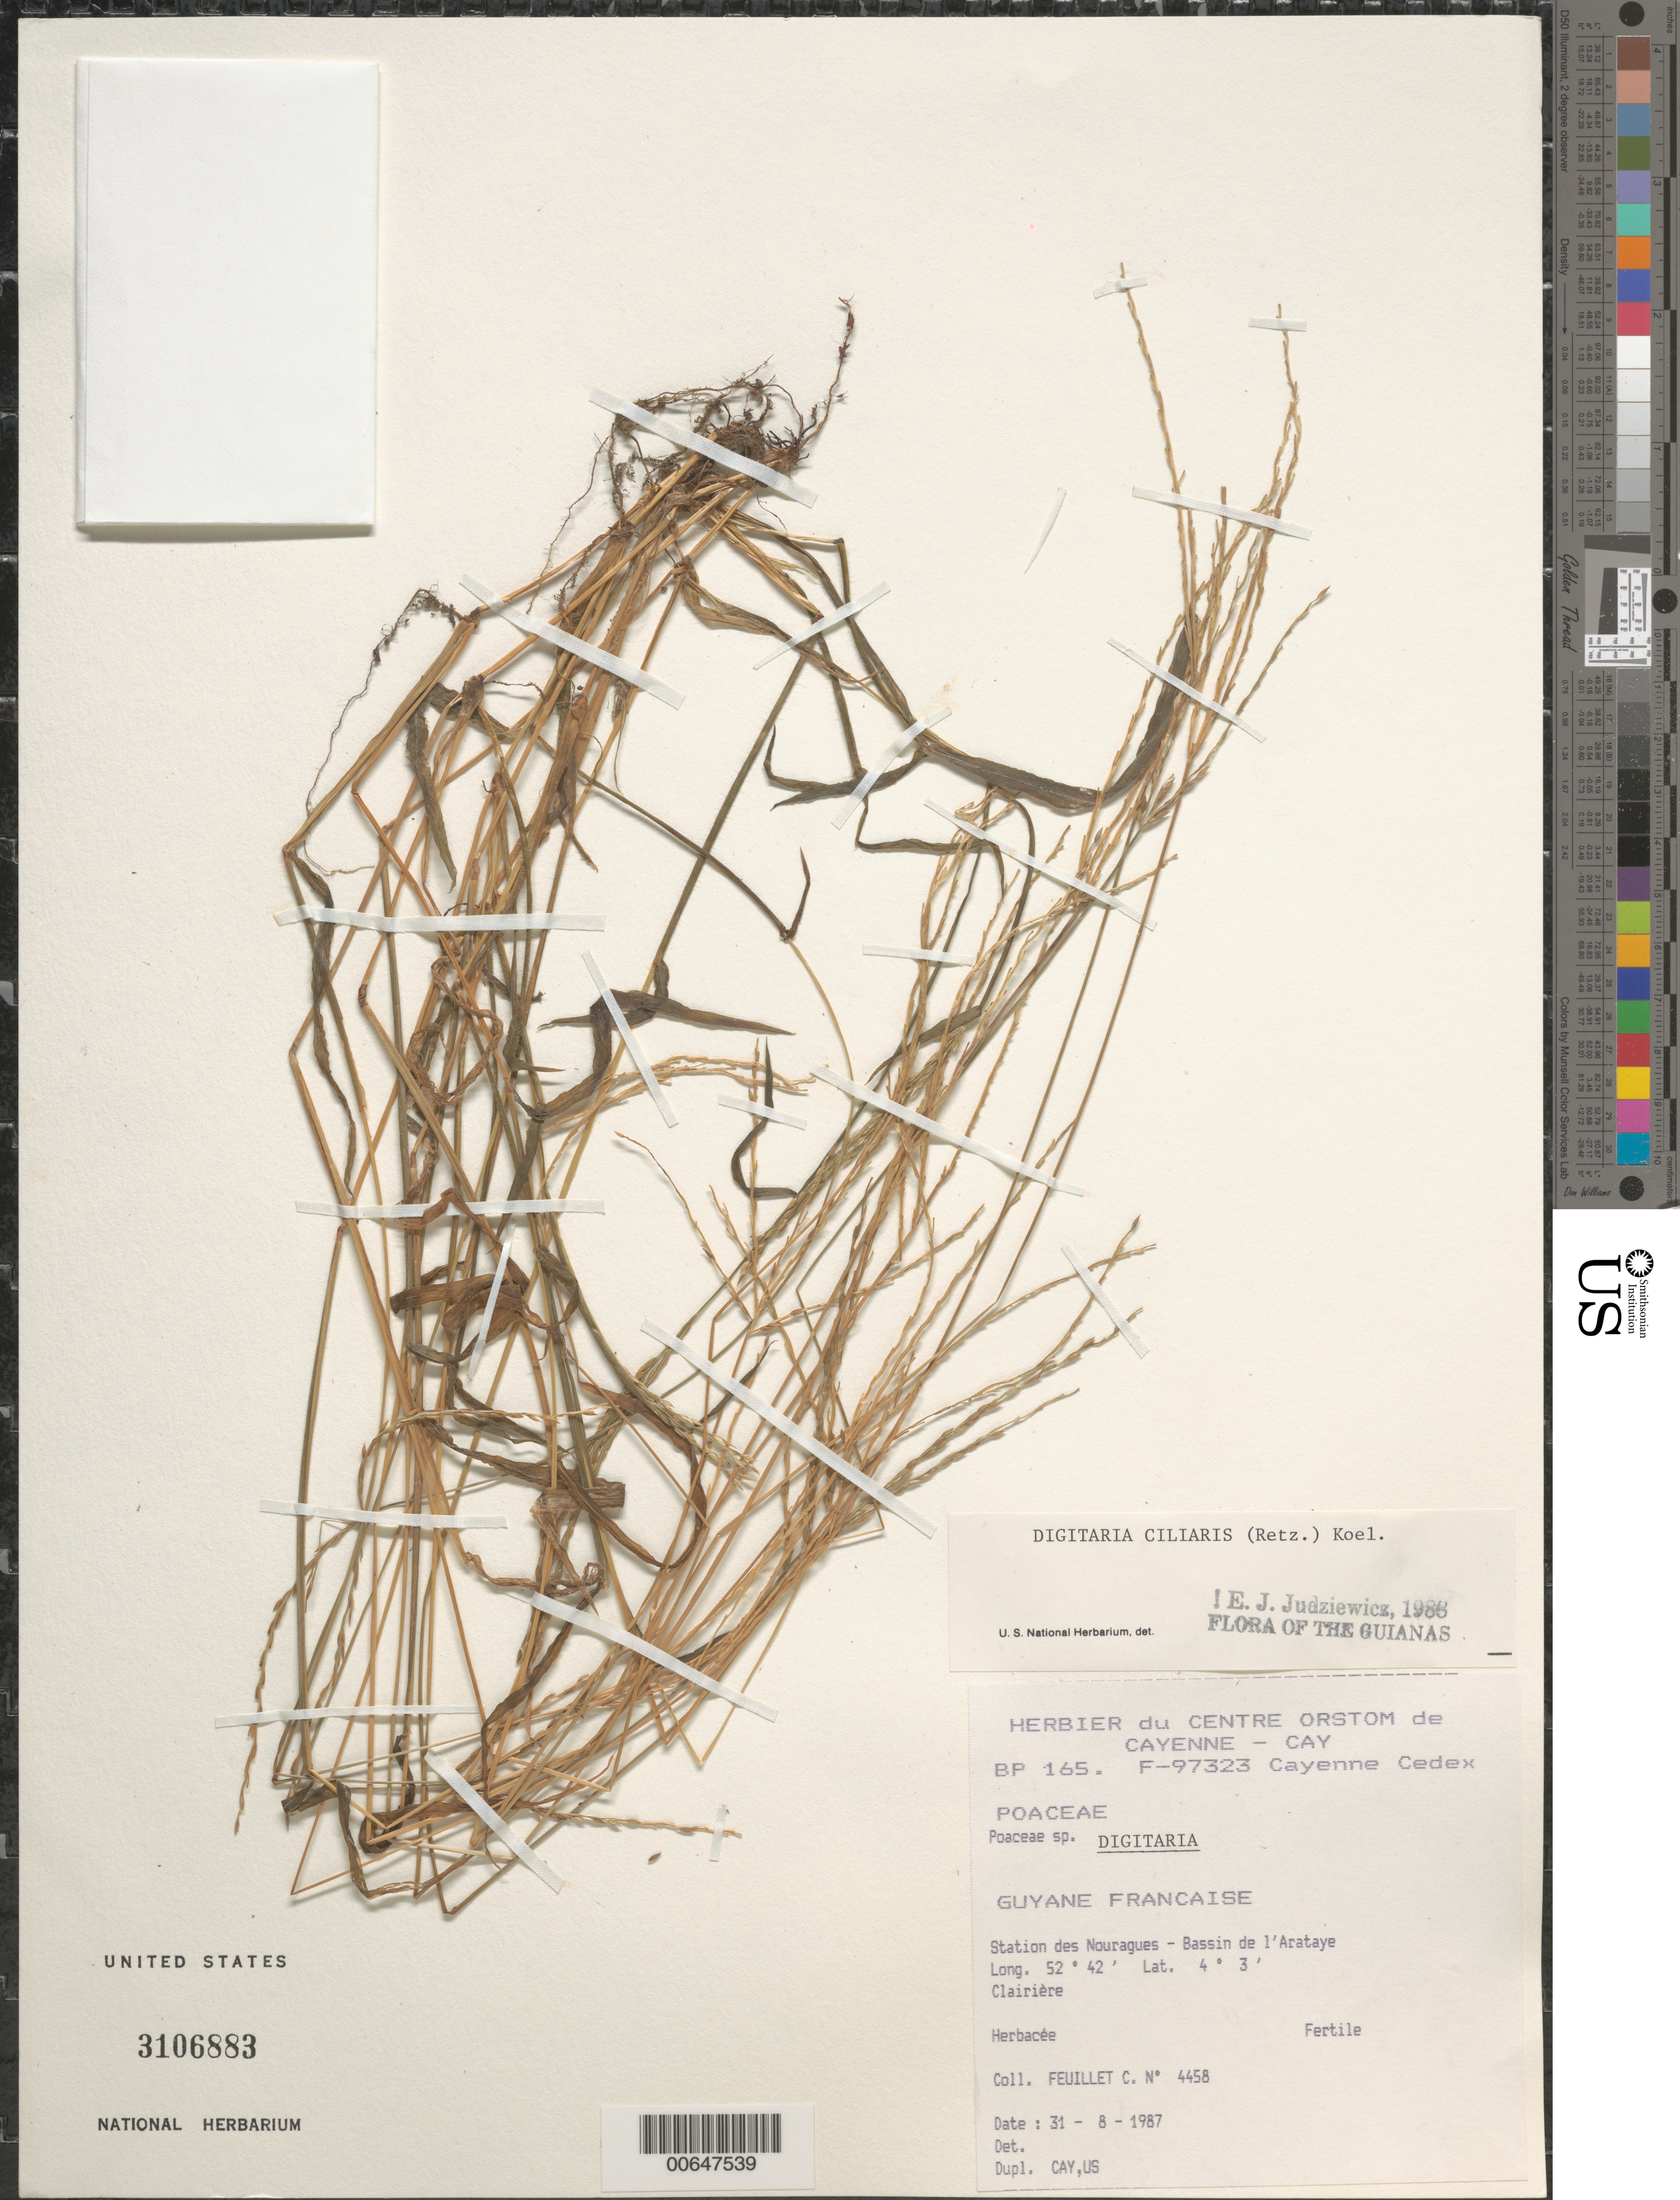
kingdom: Plantae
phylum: Tracheophyta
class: Liliopsida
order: Poales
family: Poaceae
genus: Digitaria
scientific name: Digitaria ciliaris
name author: (Retz.) Koeler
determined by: Judziewicz, E. J.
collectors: C. Feuillet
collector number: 4458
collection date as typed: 31 Aug 1987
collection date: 1987-08-31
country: French Guiana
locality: Station des Nouragues, Bassin de l'Arataye, Clairiére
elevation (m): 250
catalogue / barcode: US 3106883